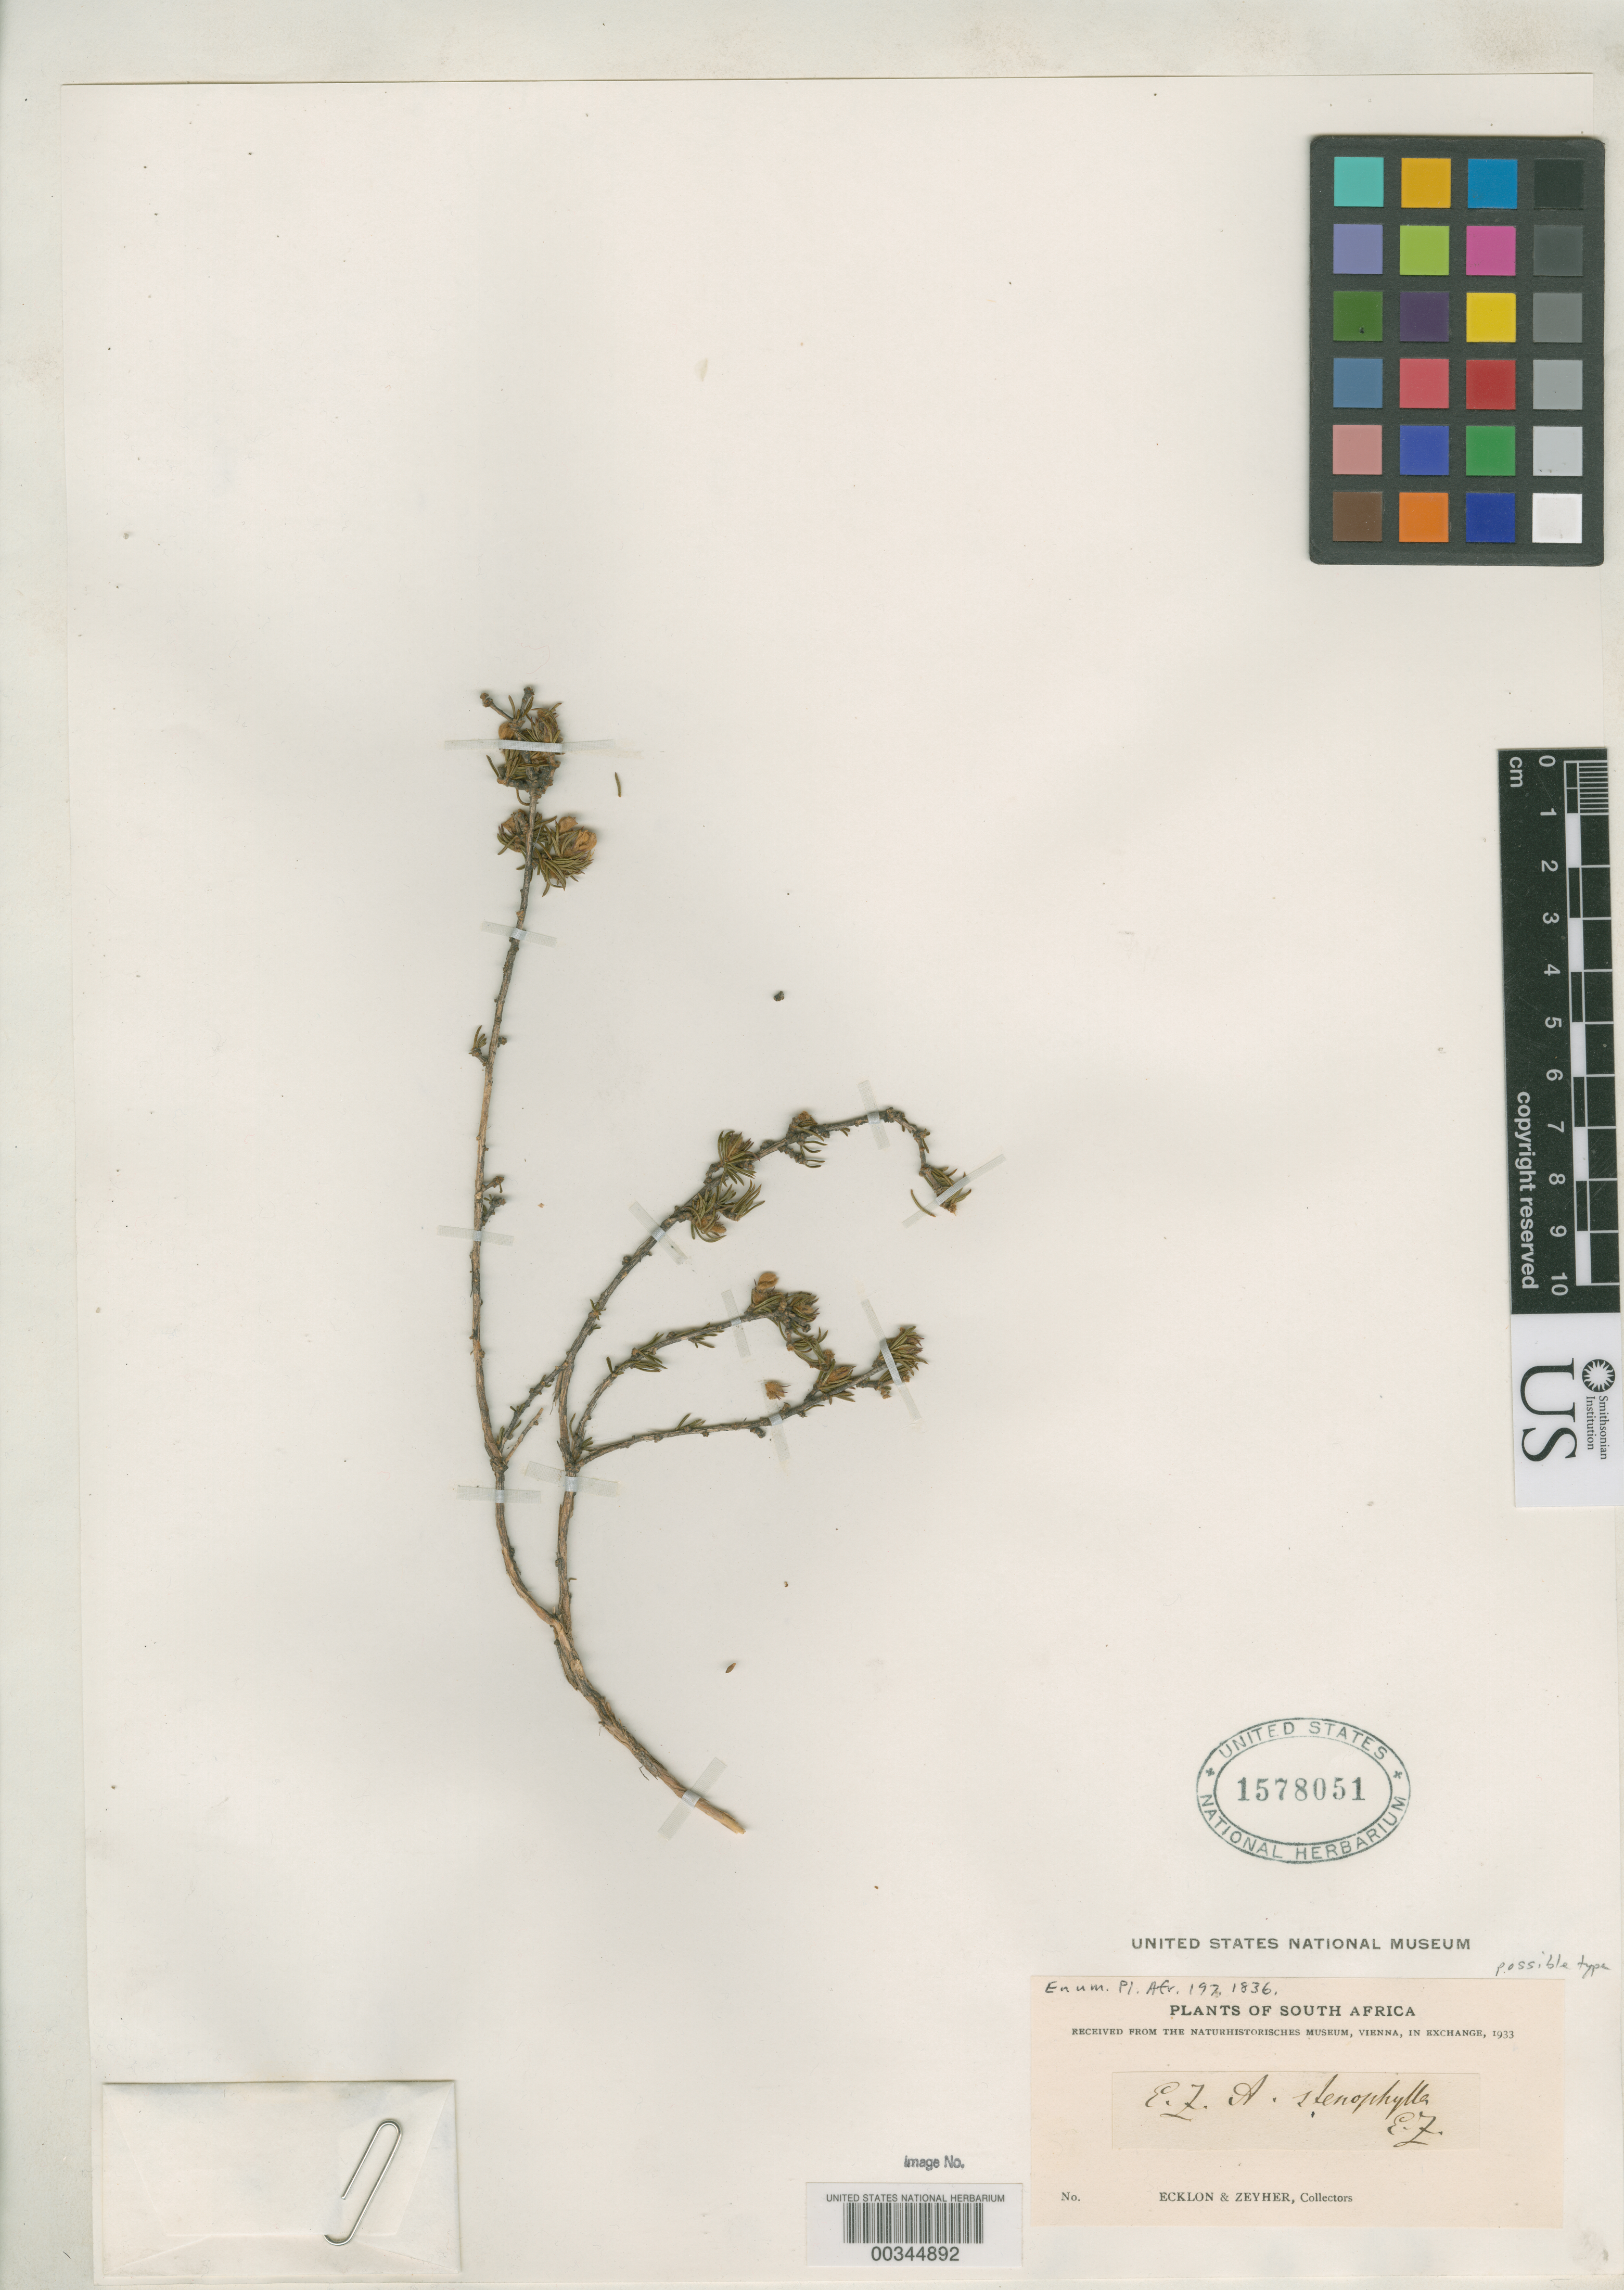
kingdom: Plantae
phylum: Tracheophyta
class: Magnoliopsida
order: Fabales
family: Fabaceae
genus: Aspalathus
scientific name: Aspalathus stenophylla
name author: Eckl. & Zeyh.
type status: Possible Type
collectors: C. F. Ecklon & C. Zeyher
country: South Africa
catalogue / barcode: US 1578051